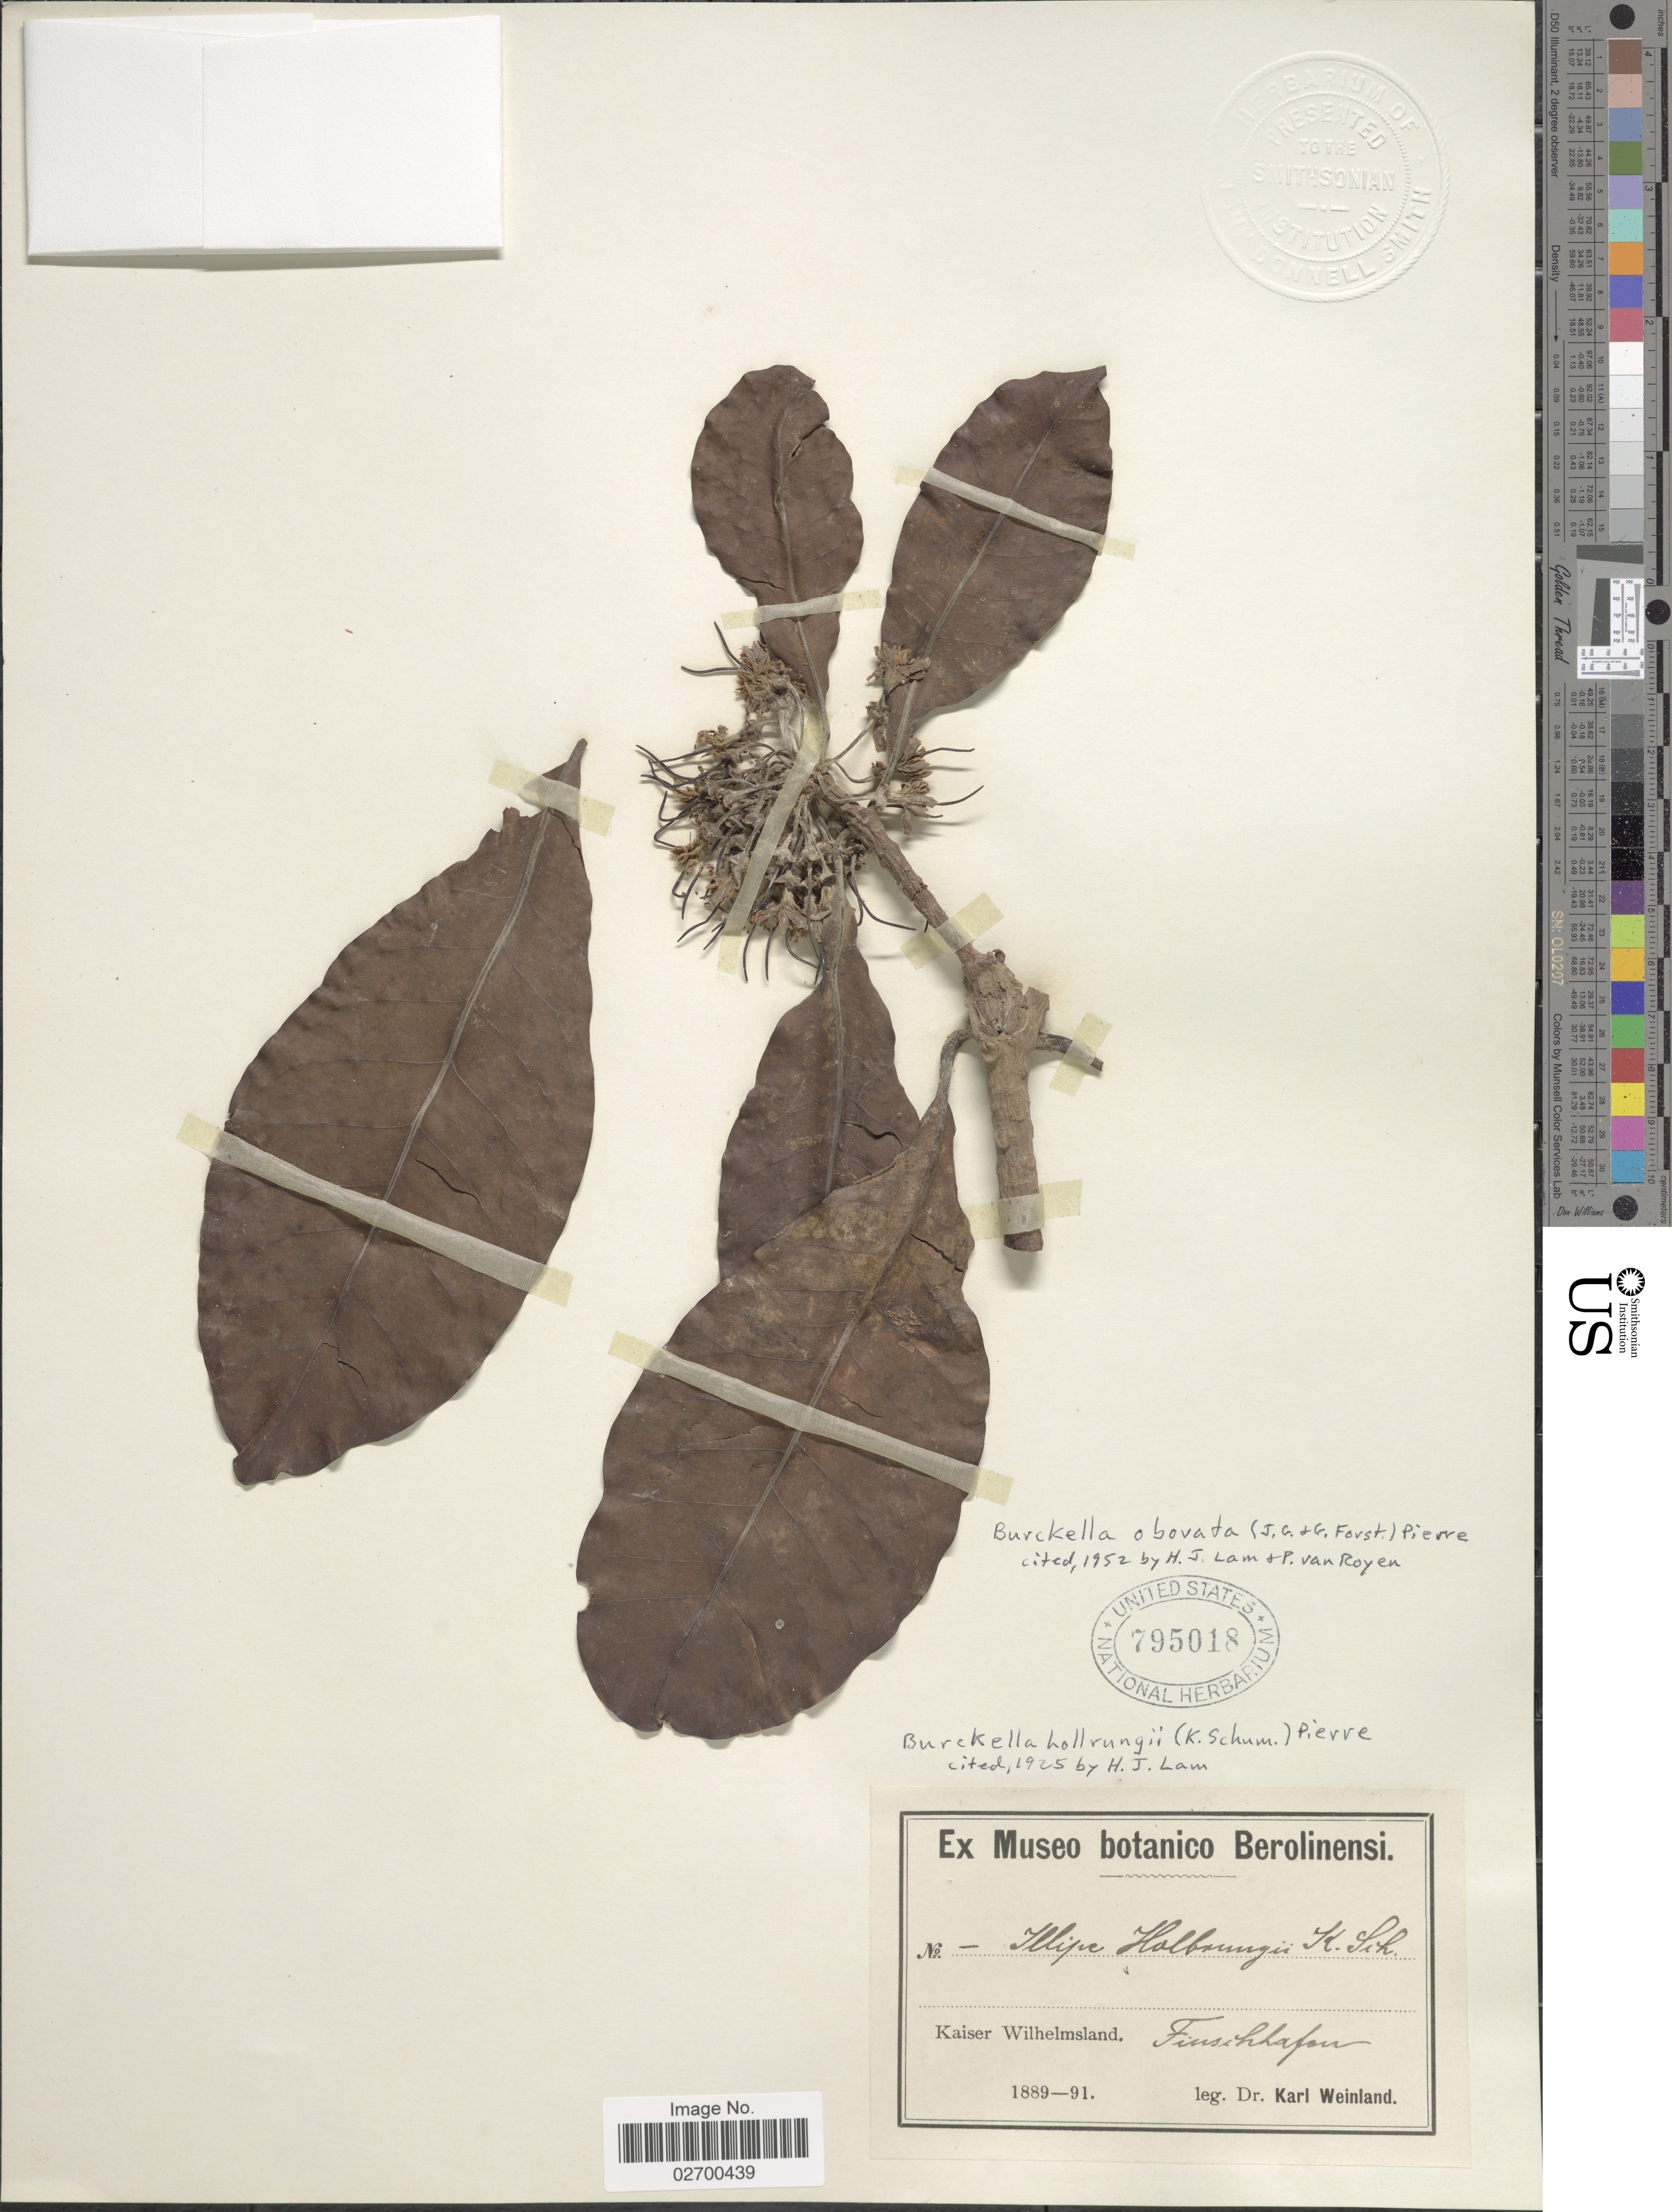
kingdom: Plantae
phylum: Tracheophyta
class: Magnoliopsida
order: Ericales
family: Sapotaceae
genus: Burckella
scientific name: Burckella obovata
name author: (G. Forst.) Pierre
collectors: K. Weinland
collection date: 1889/1891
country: Papua New Guinea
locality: Kaiser Wilhelmsland, Finschhafen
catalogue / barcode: US 795018